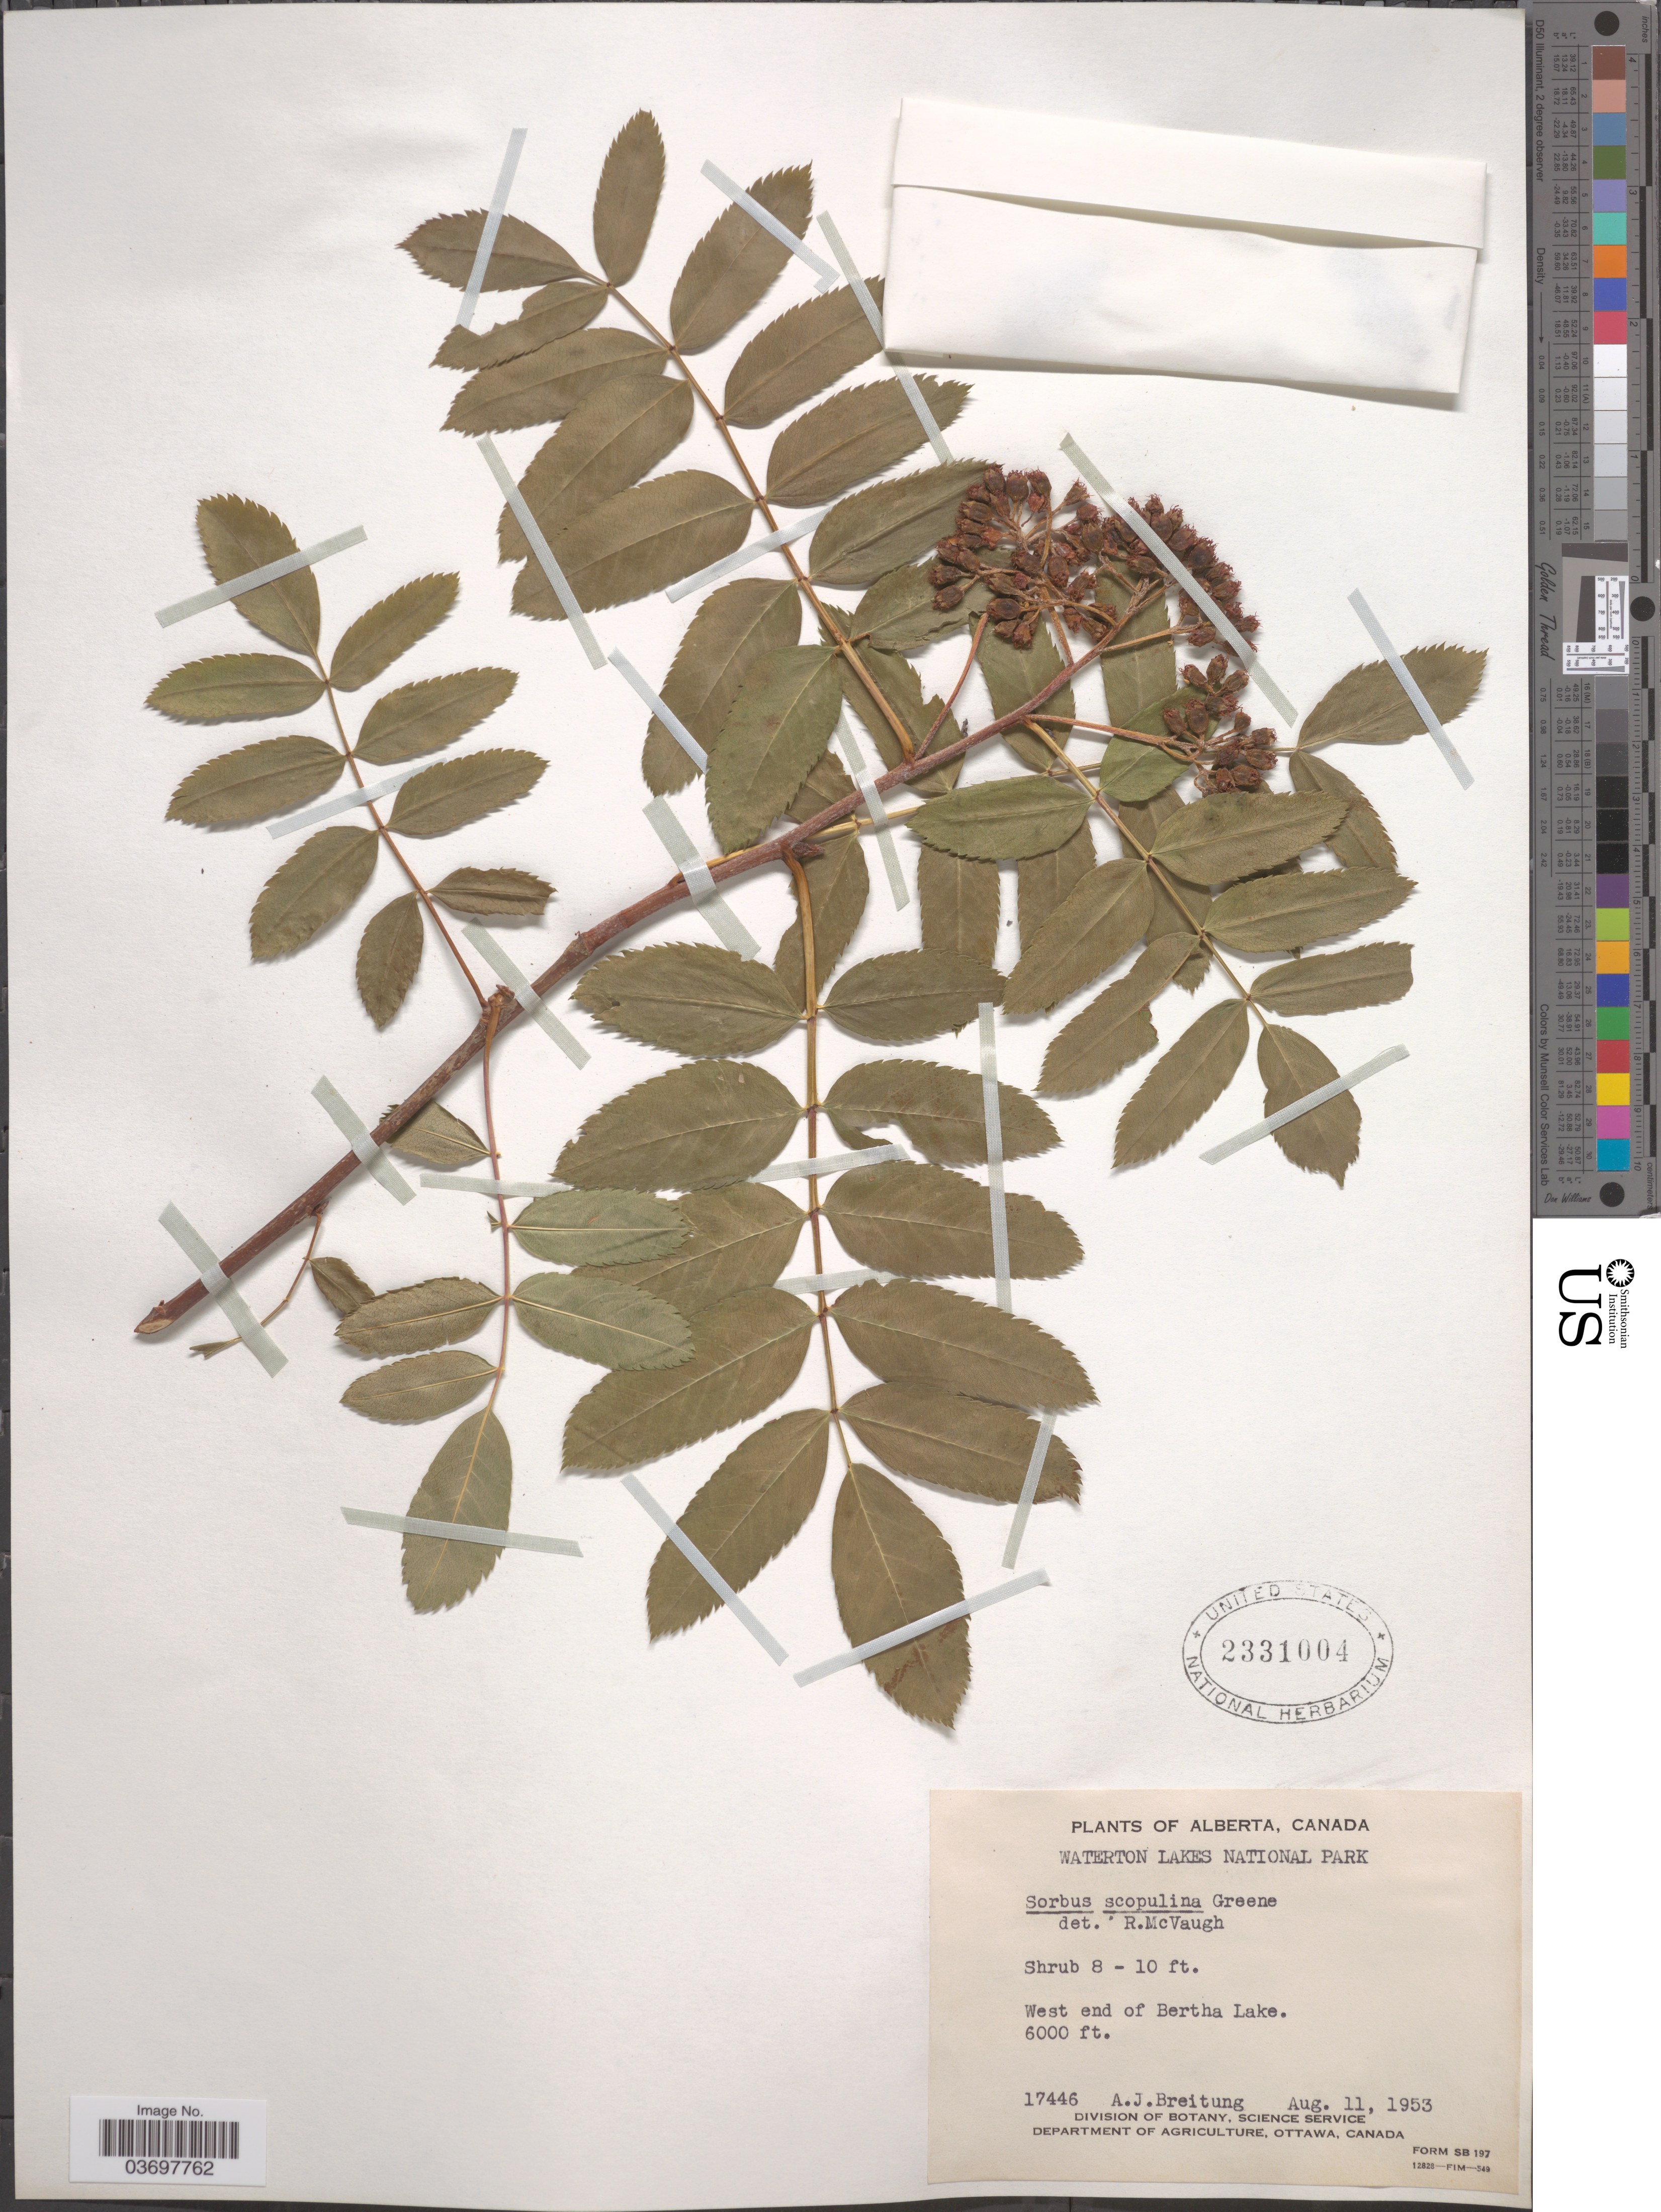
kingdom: Plantae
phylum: Tracheophyta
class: Magnoliopsida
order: Rosales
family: Rosaceae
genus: Sorbus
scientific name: Sorbus scopulina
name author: Greene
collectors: A. Breitung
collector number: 17446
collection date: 1953-08-11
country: Canada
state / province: Alberta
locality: Waterton Lakes National Park. West end of Bertha Lake.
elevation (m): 1829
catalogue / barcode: US 2331004